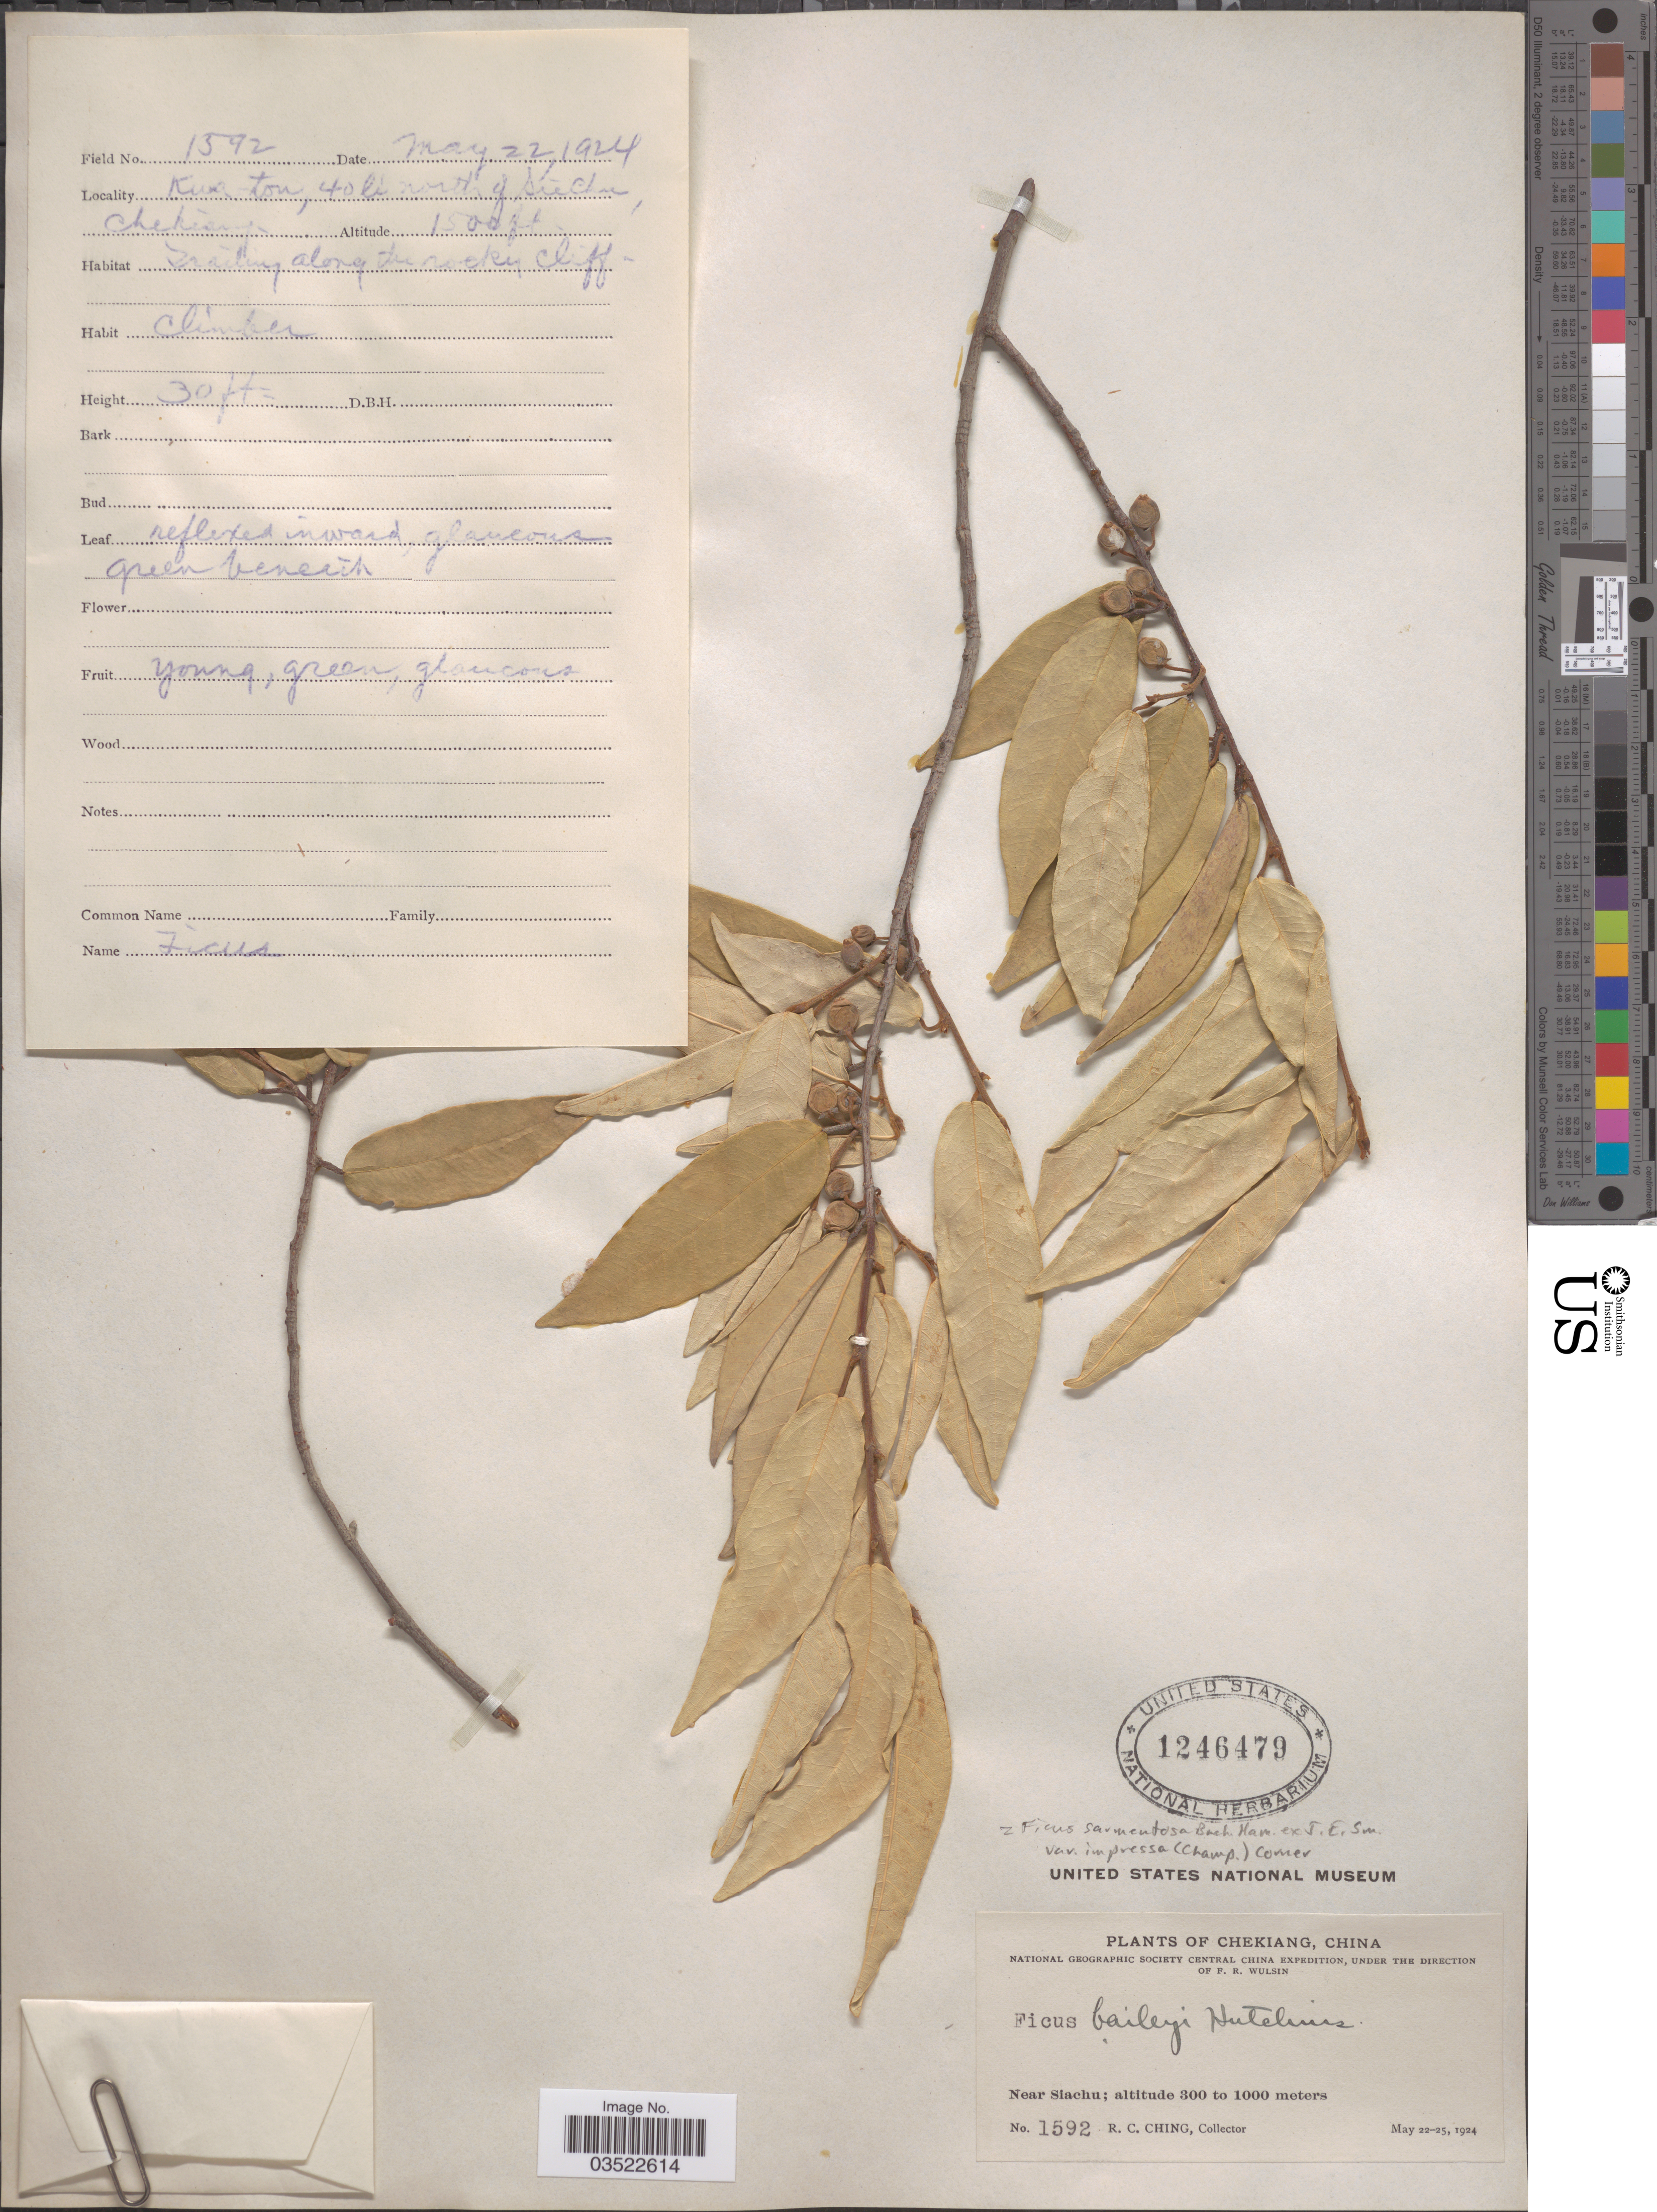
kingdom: Plantae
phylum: Tracheophyta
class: Magnoliopsida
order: Rosales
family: Moraceae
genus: Ficus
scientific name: Ficus sarmentosa var. impressa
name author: (Champ. ex Benth.) Corner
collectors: R. C. Ching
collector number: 1592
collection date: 1924-05-22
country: China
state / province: Zhejiang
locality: Chekiang. Near Siachu. Kwa-ton*, 40 li north of Siachu.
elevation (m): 457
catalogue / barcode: US 1246479